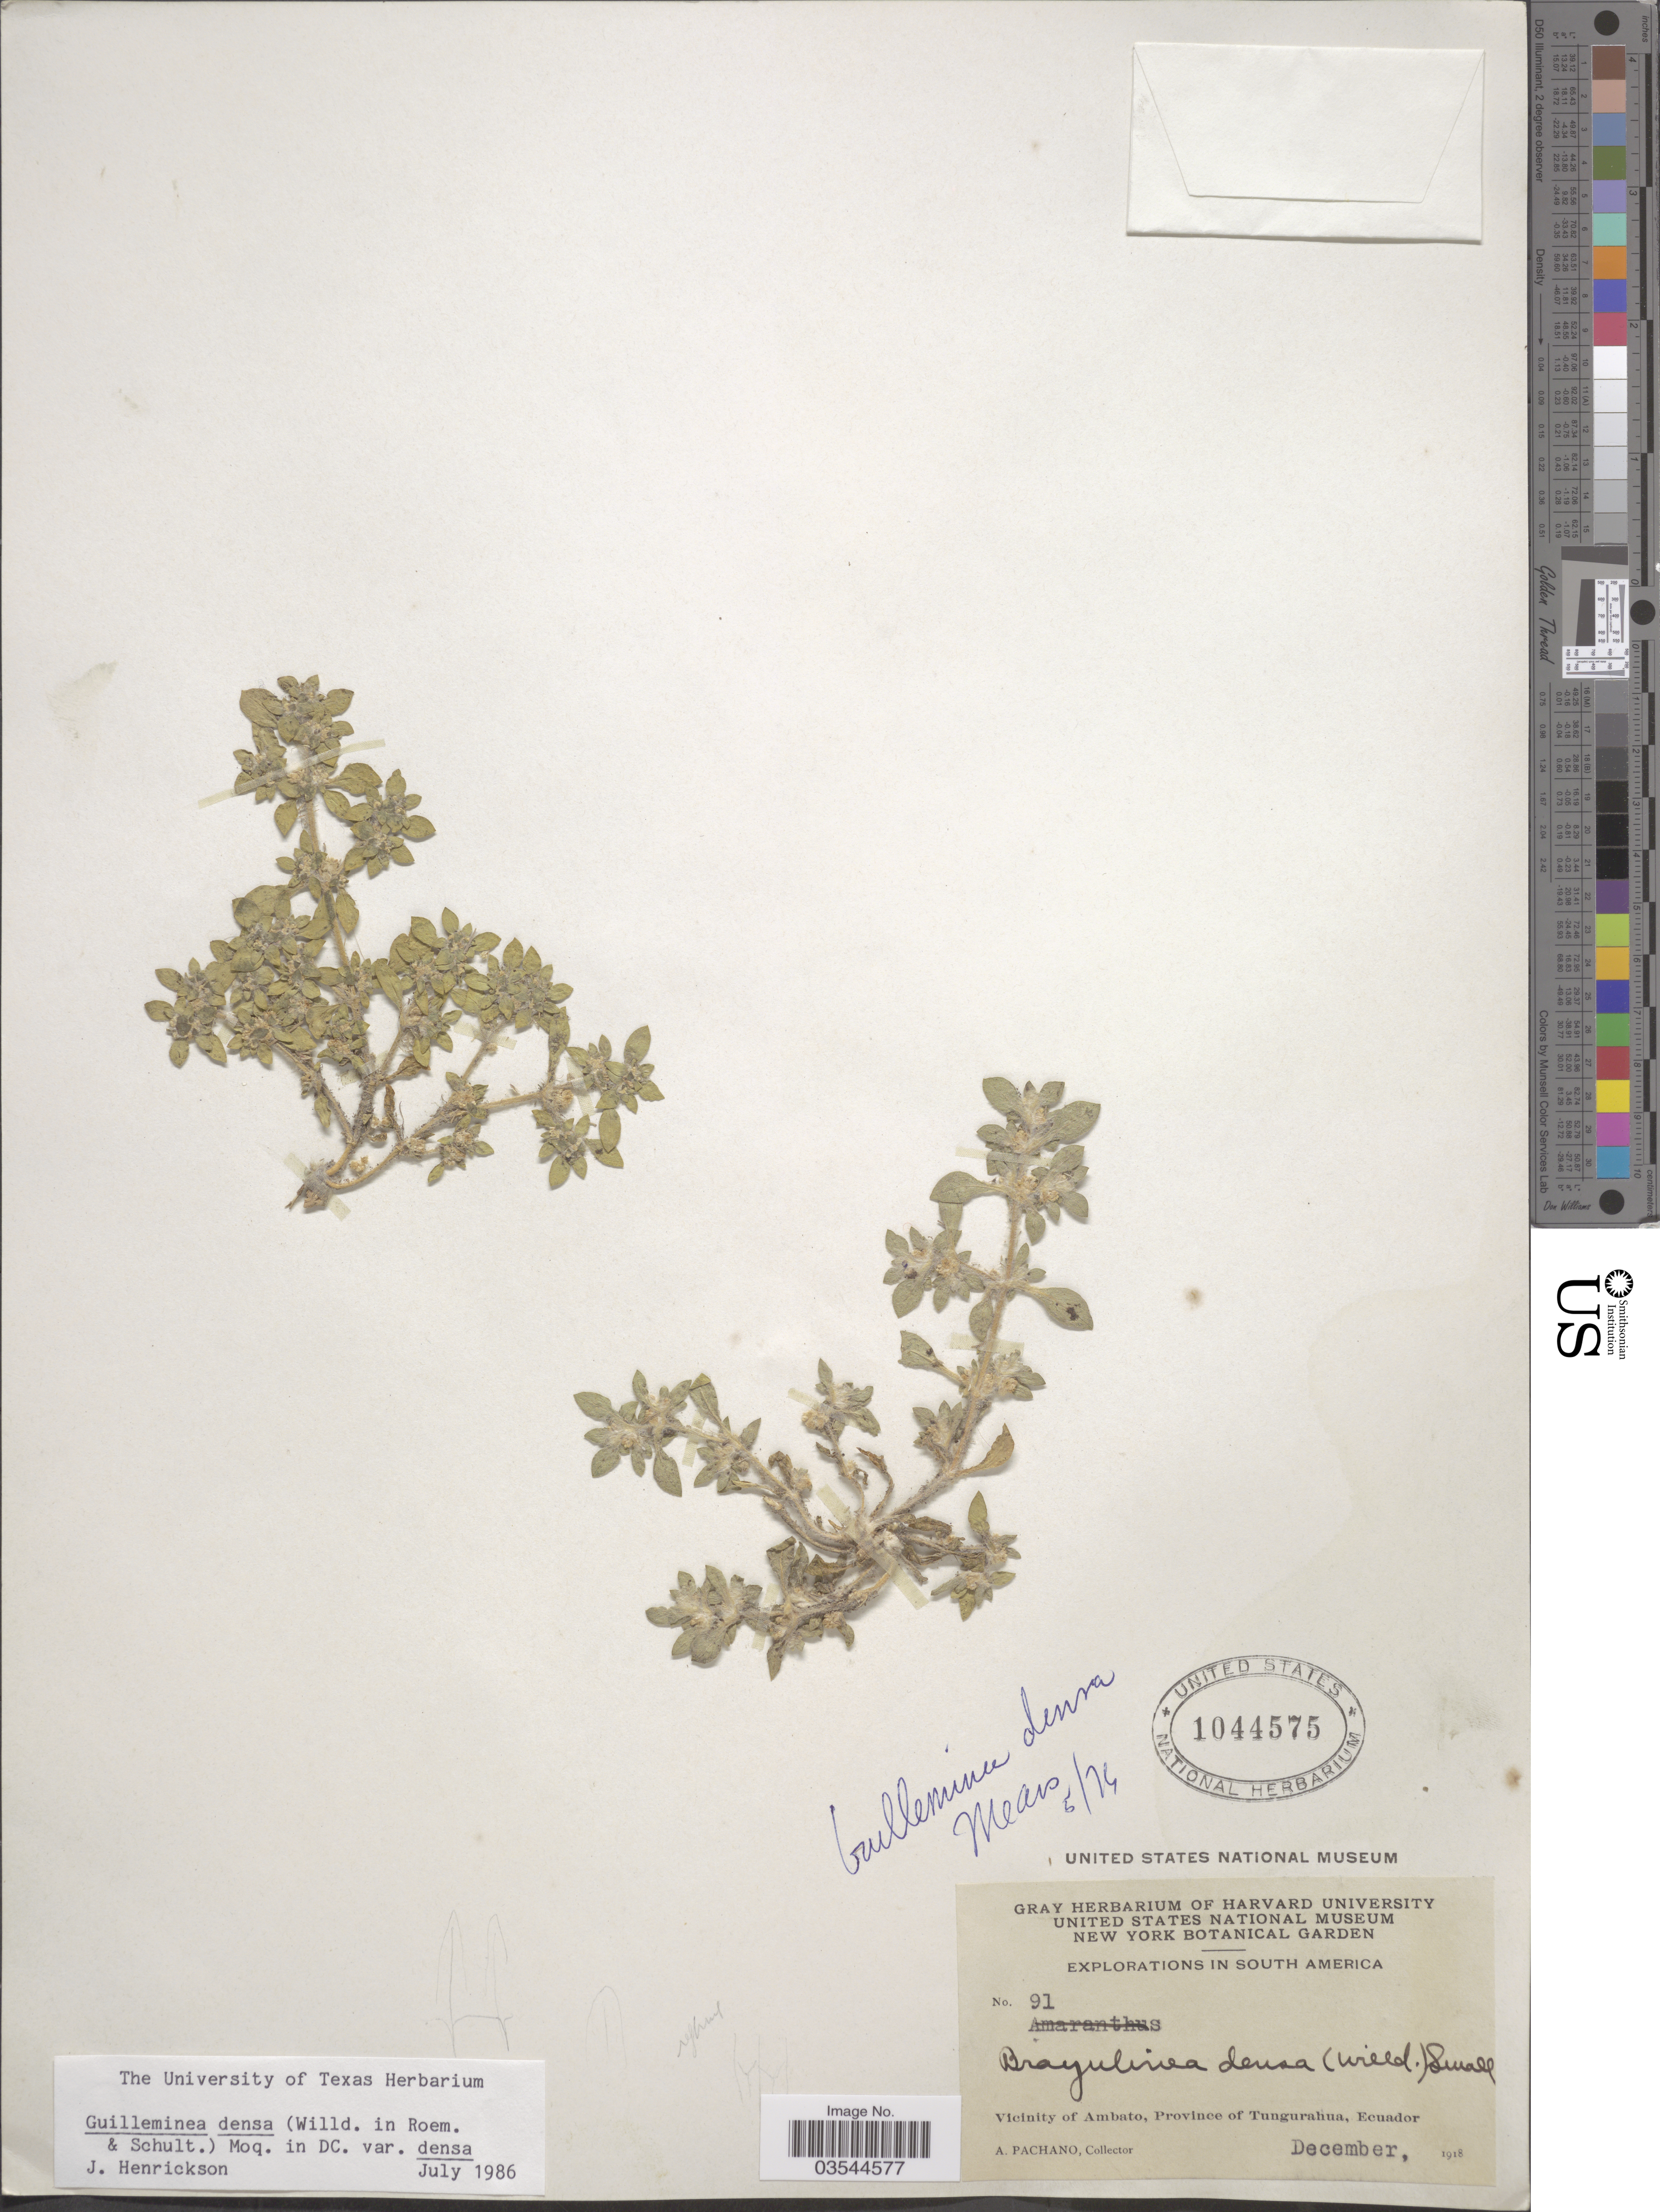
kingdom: Plantae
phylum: Tracheophyta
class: Magnoliopsida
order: Caryophyllales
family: Amaranthaceae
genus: Guilleminea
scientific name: Guilleminea densa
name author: (Humb. & Bonpl. ex Schult.) Moq.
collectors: A. Pachano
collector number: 91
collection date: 1918-12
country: Ecuador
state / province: Tungurahua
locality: Vicinity of Ambato.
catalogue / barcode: US 1044575